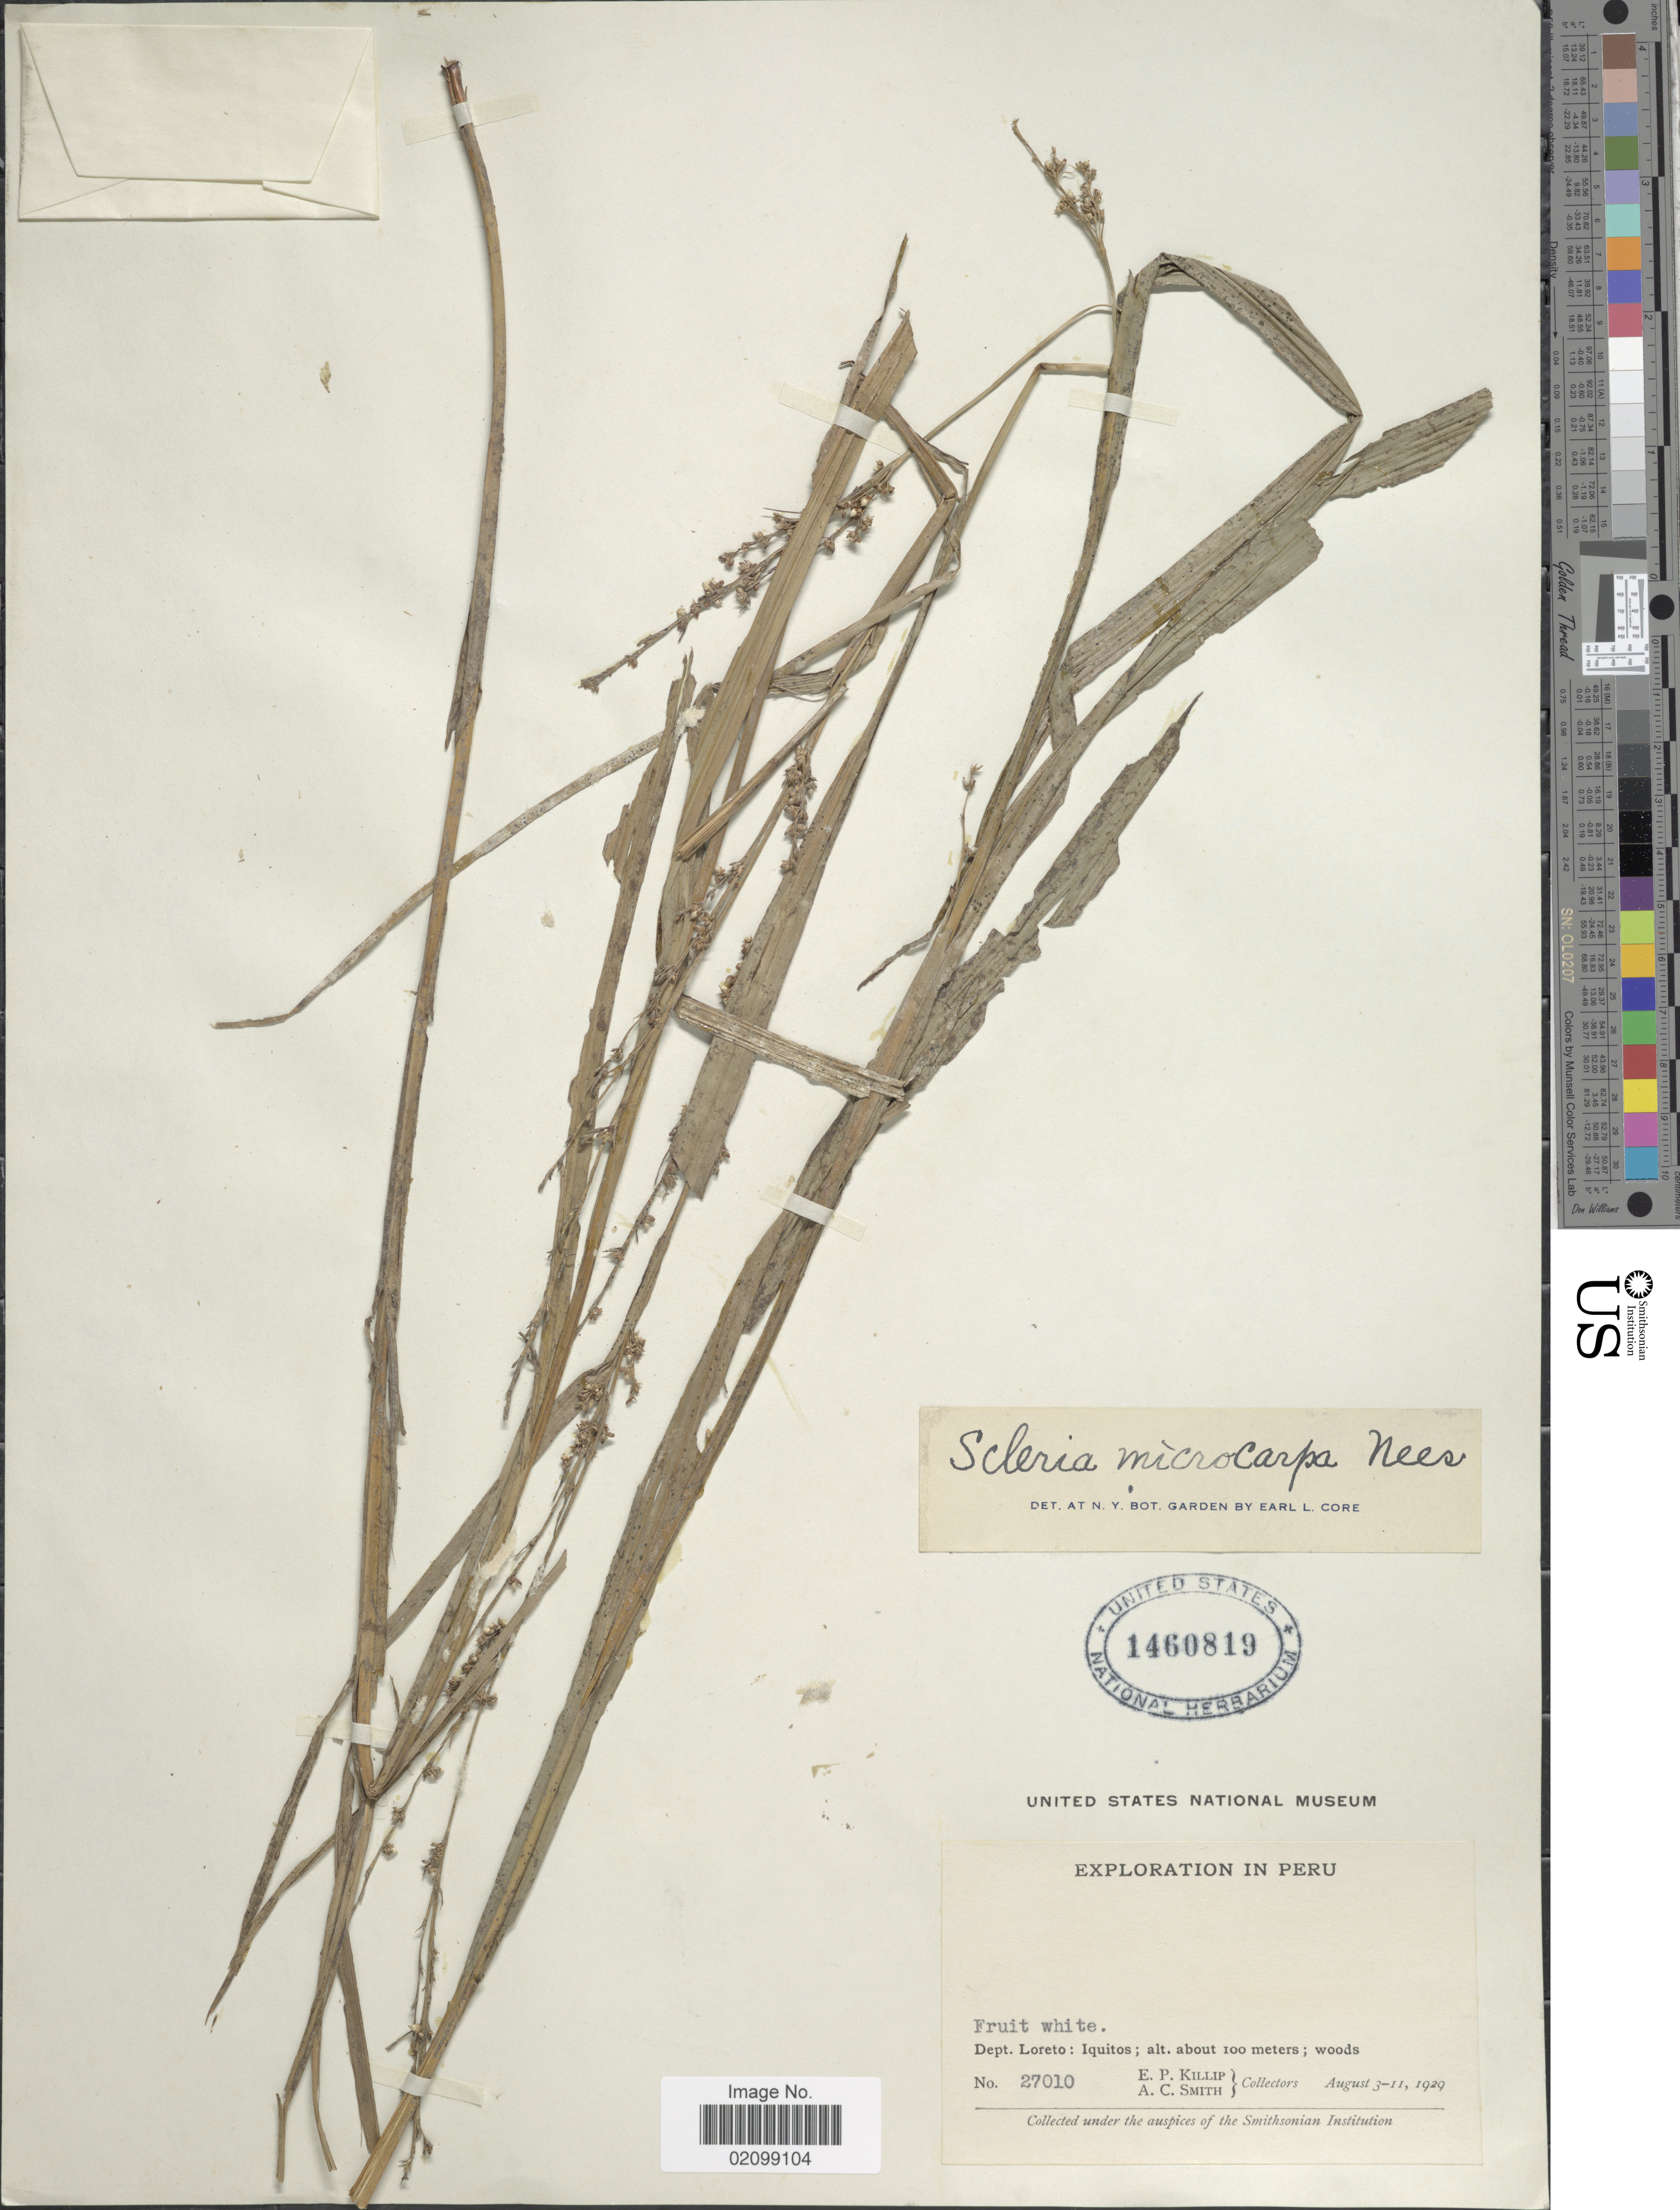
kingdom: Plantae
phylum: Tracheophyta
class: Liliopsida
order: Poales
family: Cyperaceae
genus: Scleria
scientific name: Scleria microcarpa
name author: Nees ex Kunth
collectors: E. P. Killip & A. C. Smith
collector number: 27010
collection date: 1929-08-03/1929-08-11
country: Peru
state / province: Loreto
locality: Dept. Loreto. Iquitos.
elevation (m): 100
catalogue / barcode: US 1460819